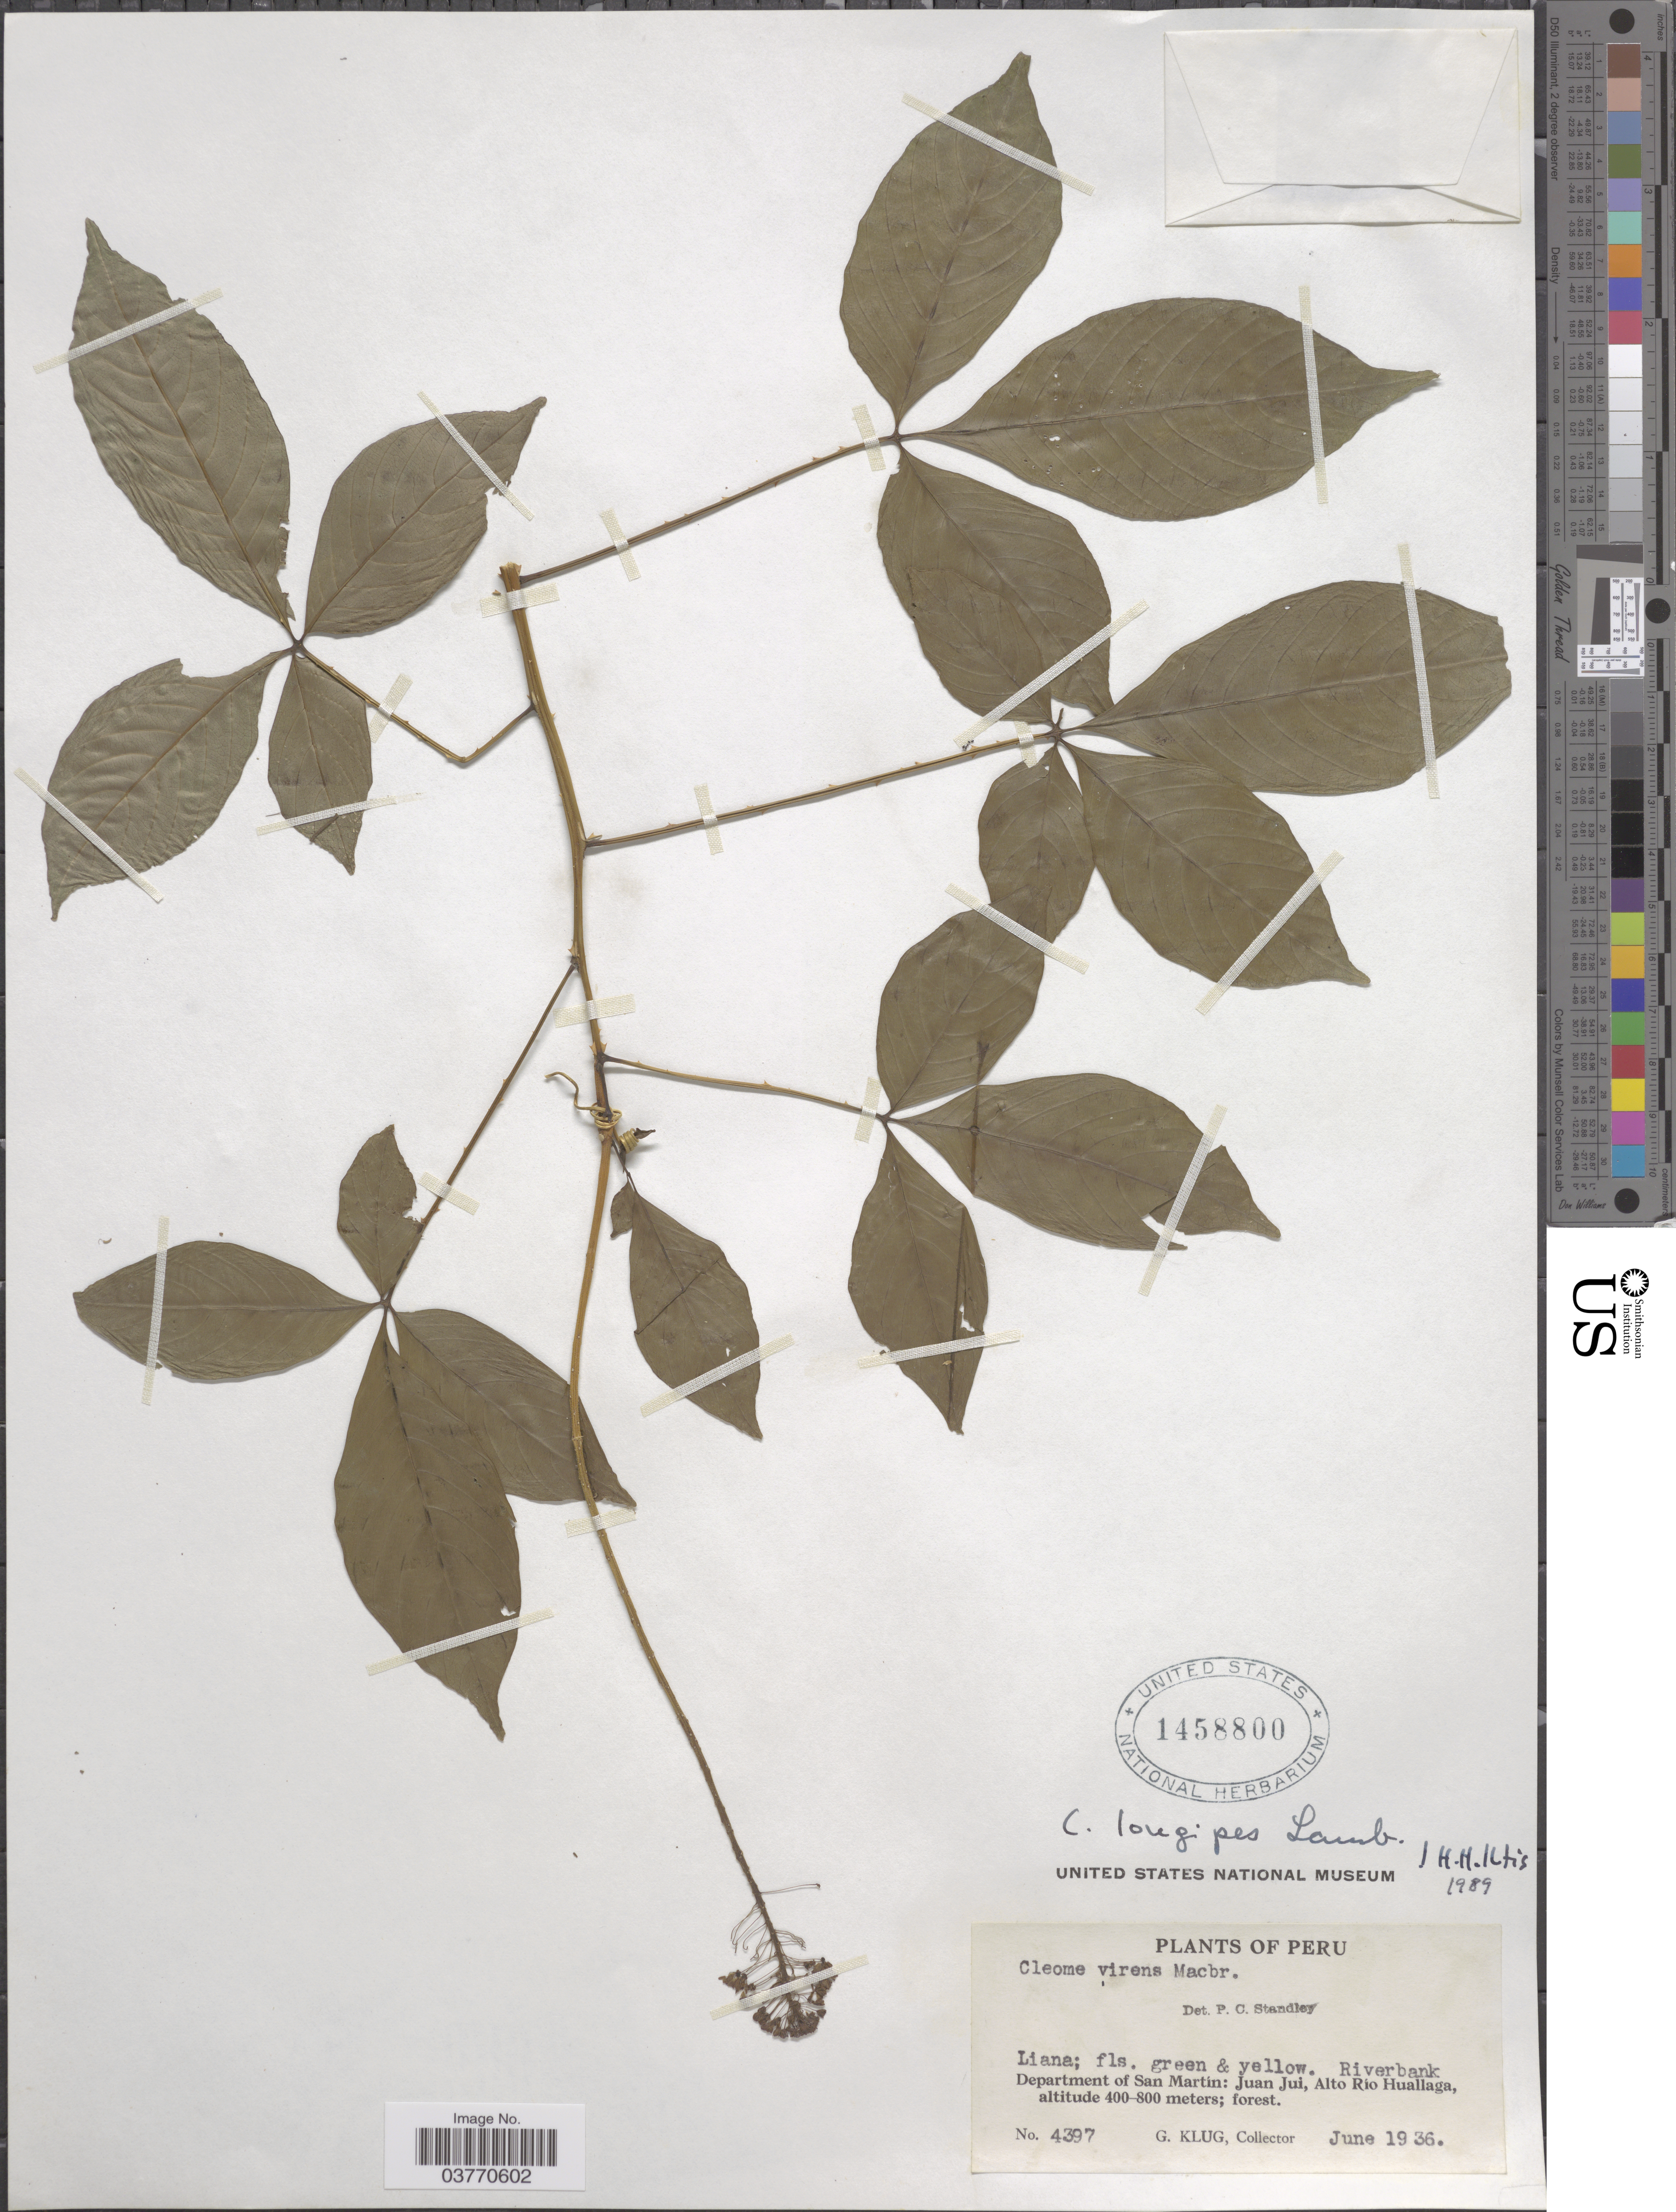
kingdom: Plantae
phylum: Tracheophyta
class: Magnoliopsida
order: Brassicales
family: Cleomaceae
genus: Tarenaya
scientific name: Tarenaya longipes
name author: (Lamb. ex DC.) Iltis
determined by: Strong, M. T., (US), Smithsonian Institution - National Museum of Natural History (UNITED STATES)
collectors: G. Klug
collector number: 4397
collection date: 1936-06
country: Peru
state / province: San Martín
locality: Department of San Martin: Juan Jui, Alto Río Huallaga.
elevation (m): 400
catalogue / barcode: US 1458800